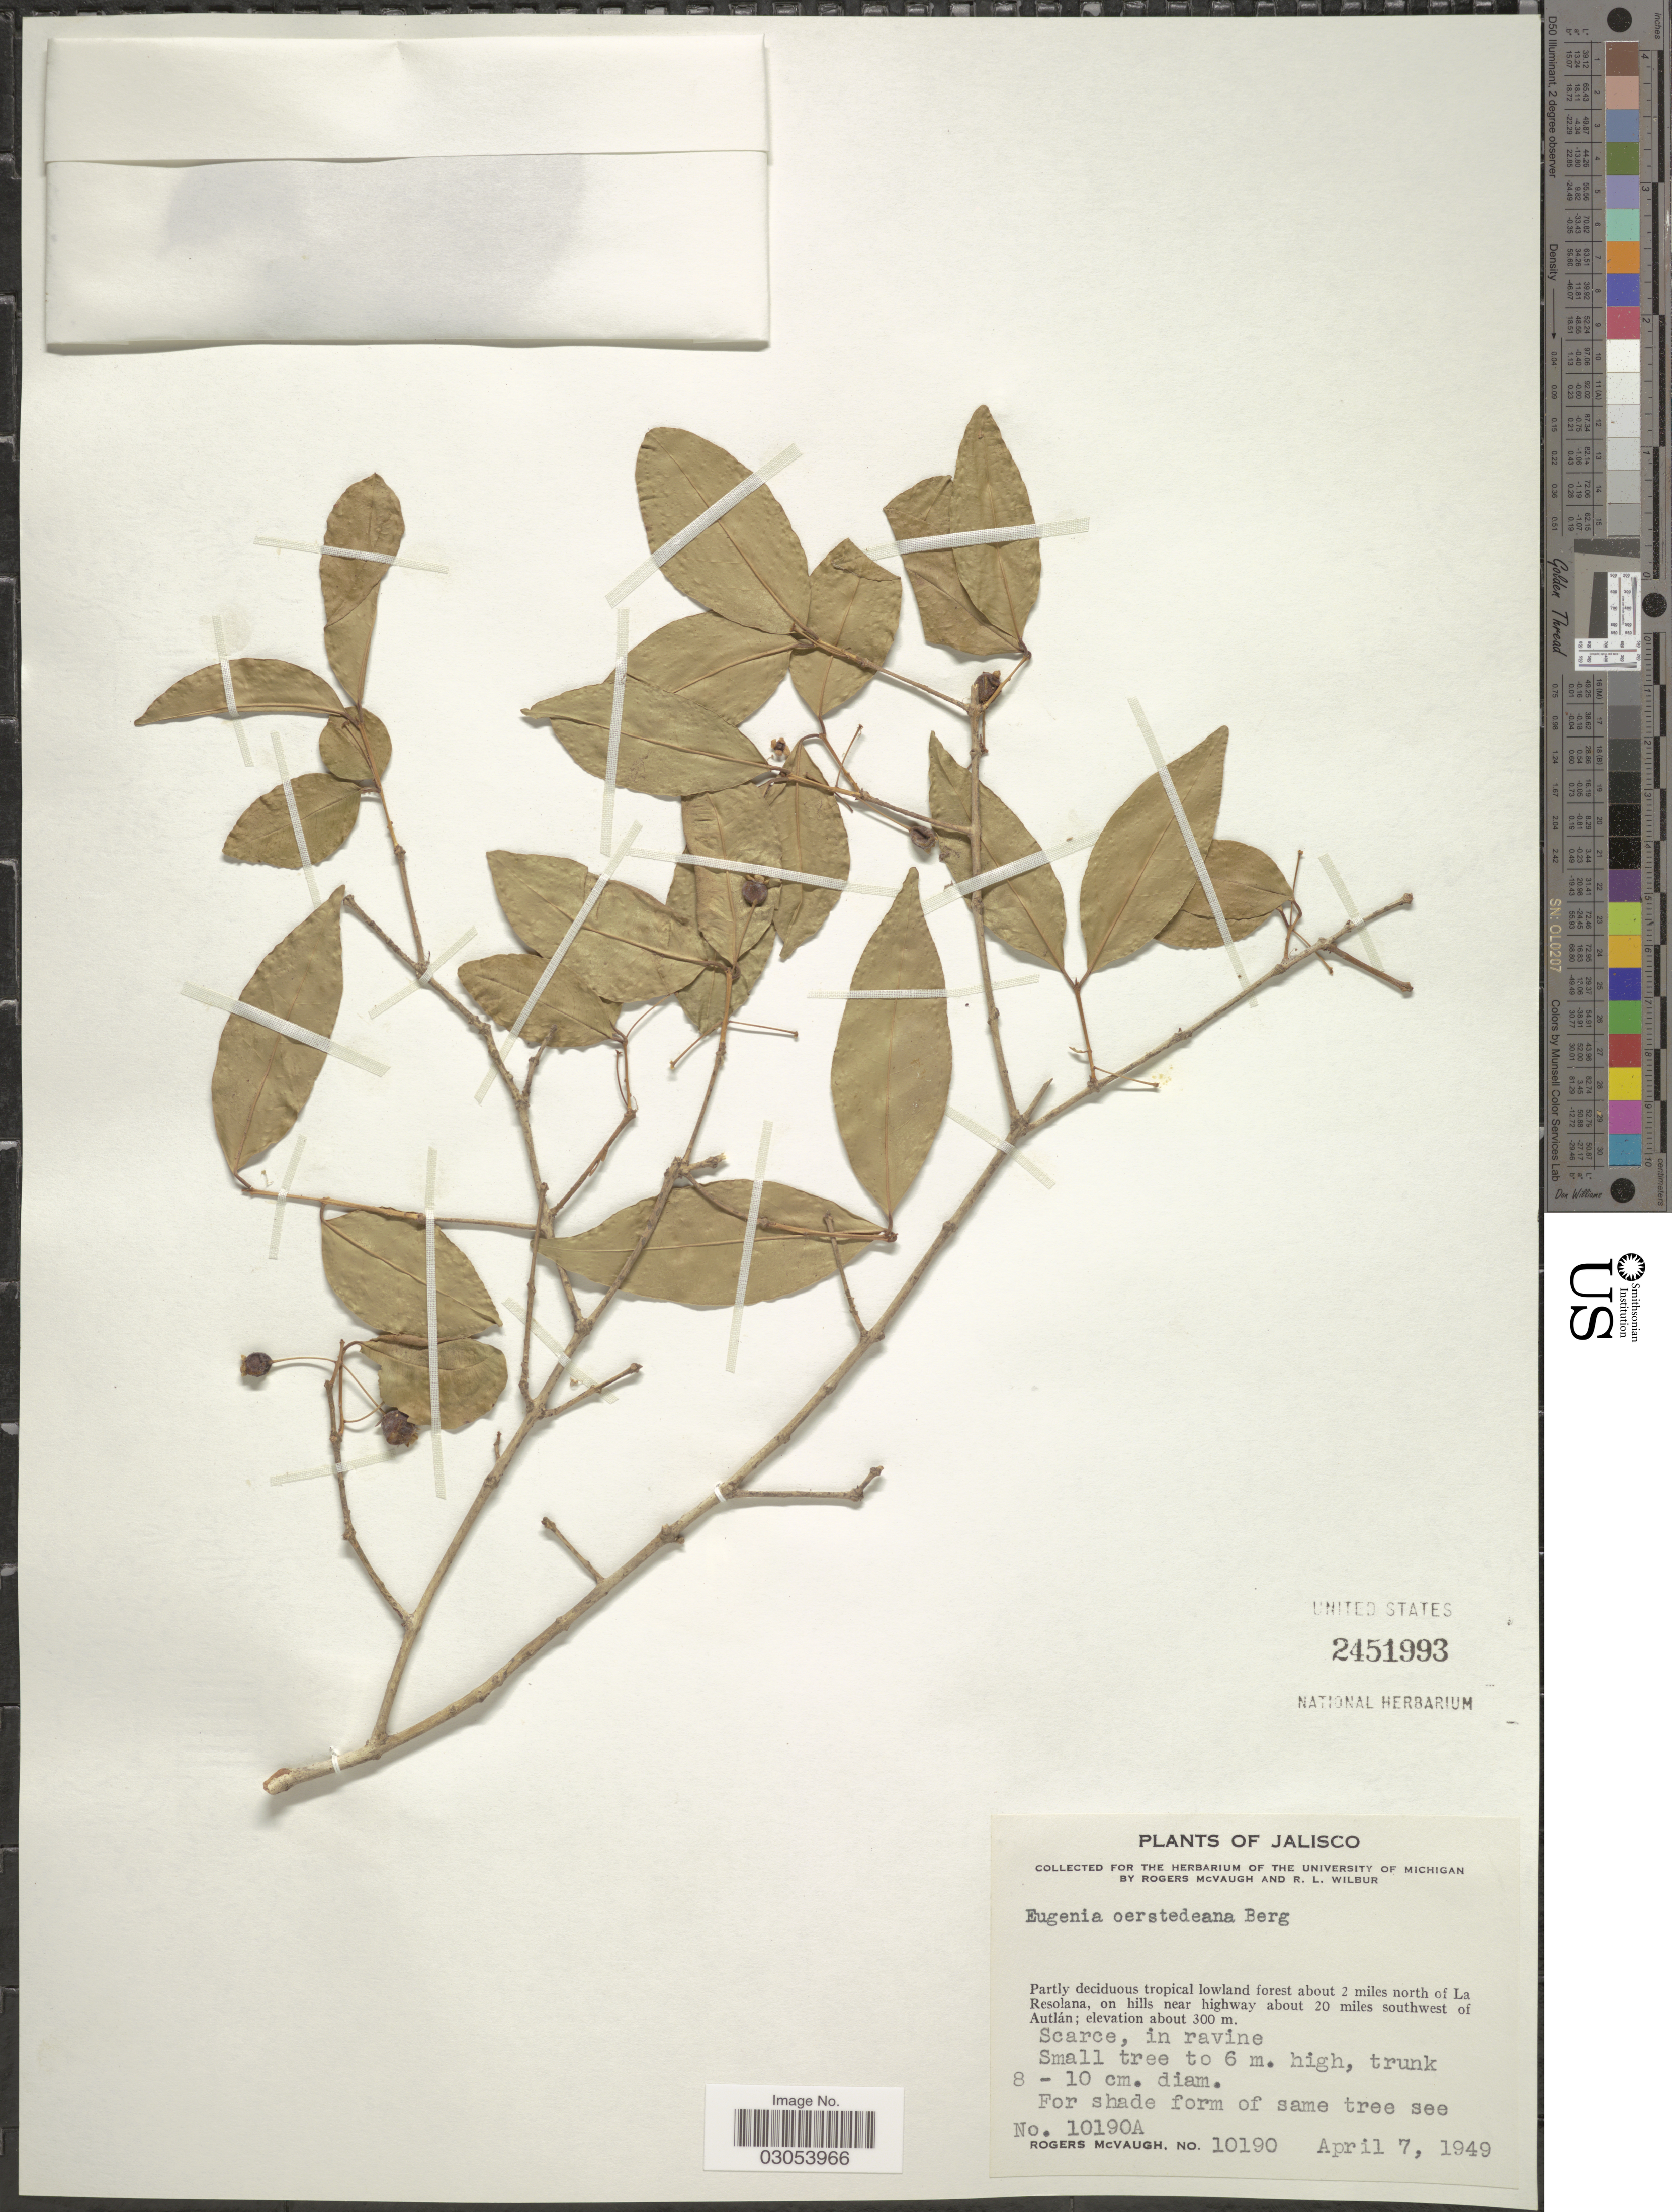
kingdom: Plantae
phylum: Tracheophyta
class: Magnoliopsida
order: Myrtales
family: Myrtaceae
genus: Eugenia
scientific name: Eugenia oerstediana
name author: O. Berg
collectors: R. McVaugh & R. L. Wilbur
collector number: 10190/10190A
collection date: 1949-04-07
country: Mexico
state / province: Jalisco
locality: Partly deciduous tropical lowland forest about 2 miles north of La Resolana, on hills near highway about 20 miles southwest of Autlán.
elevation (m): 300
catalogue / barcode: US 2451993